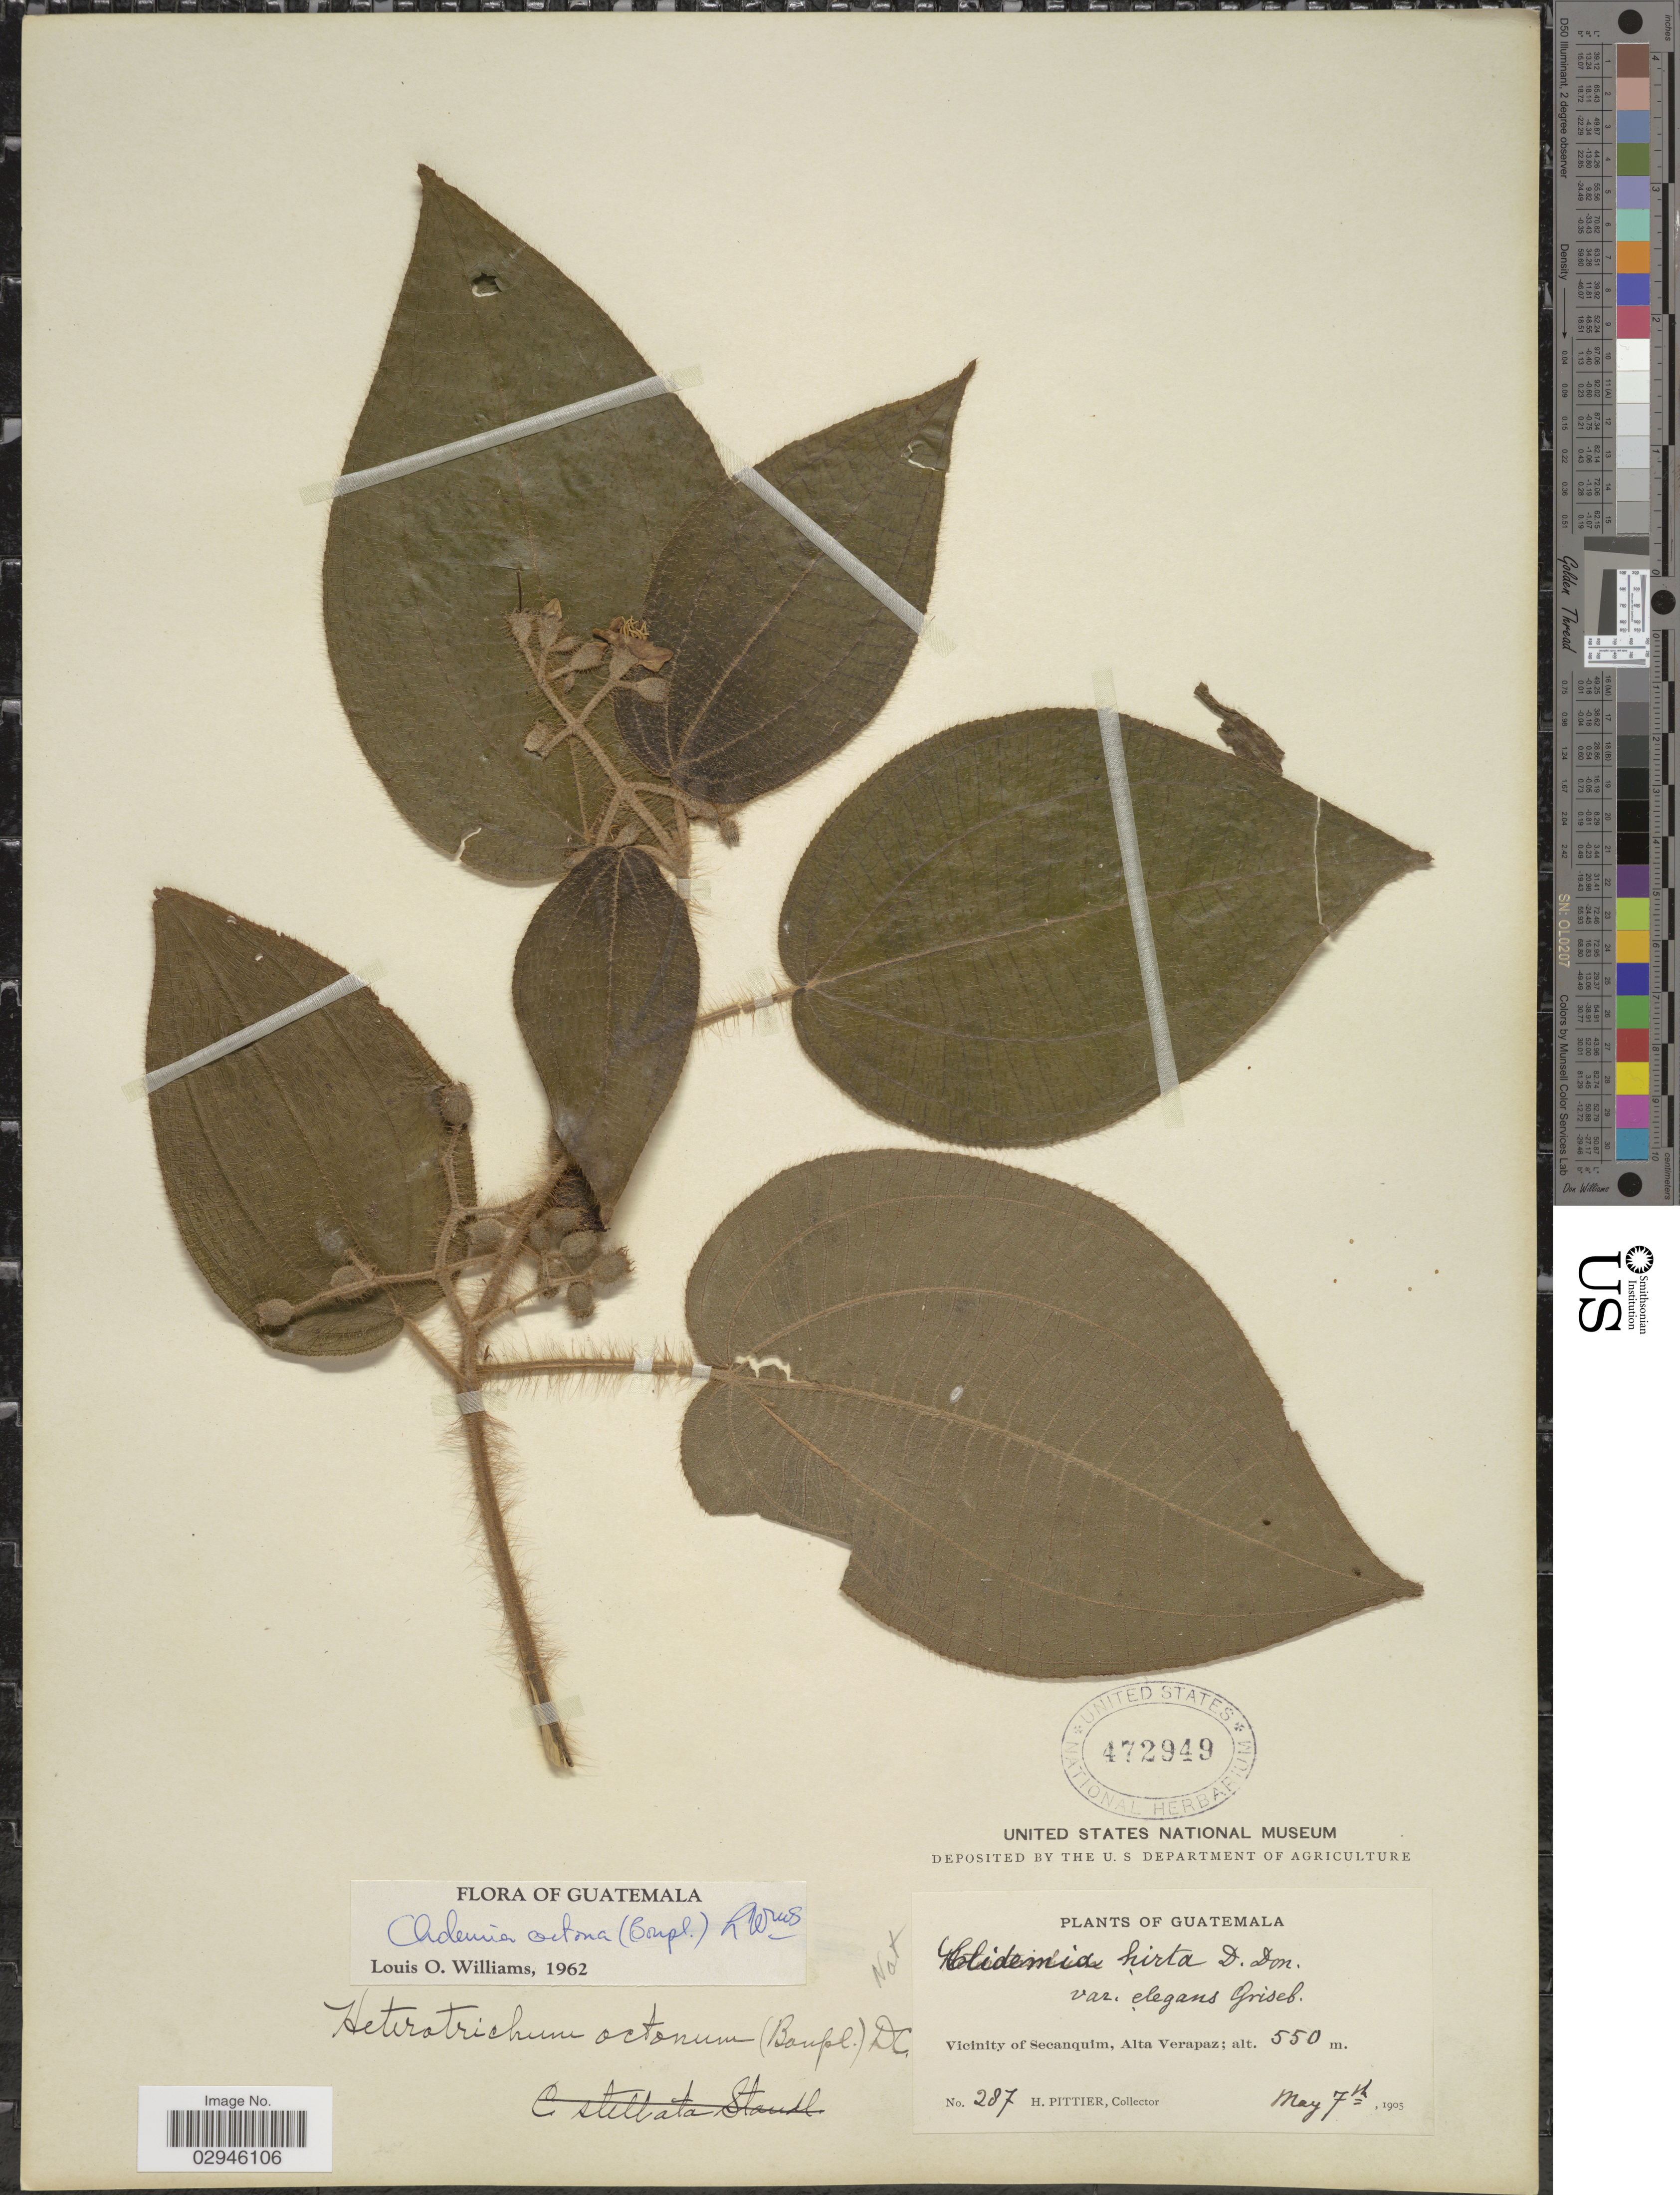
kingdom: Plantae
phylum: Tracheophyta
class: Magnoliopsida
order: Myrtales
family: Melastomataceae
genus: Heterotrichum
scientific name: Heterotrichum octonum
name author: (Bonpl.) DC.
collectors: H. F. Pittier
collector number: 287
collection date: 1905-05-07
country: Guatemala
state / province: Alta Verapaz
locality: Vicinity of Secanquim.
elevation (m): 550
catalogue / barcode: US 472949